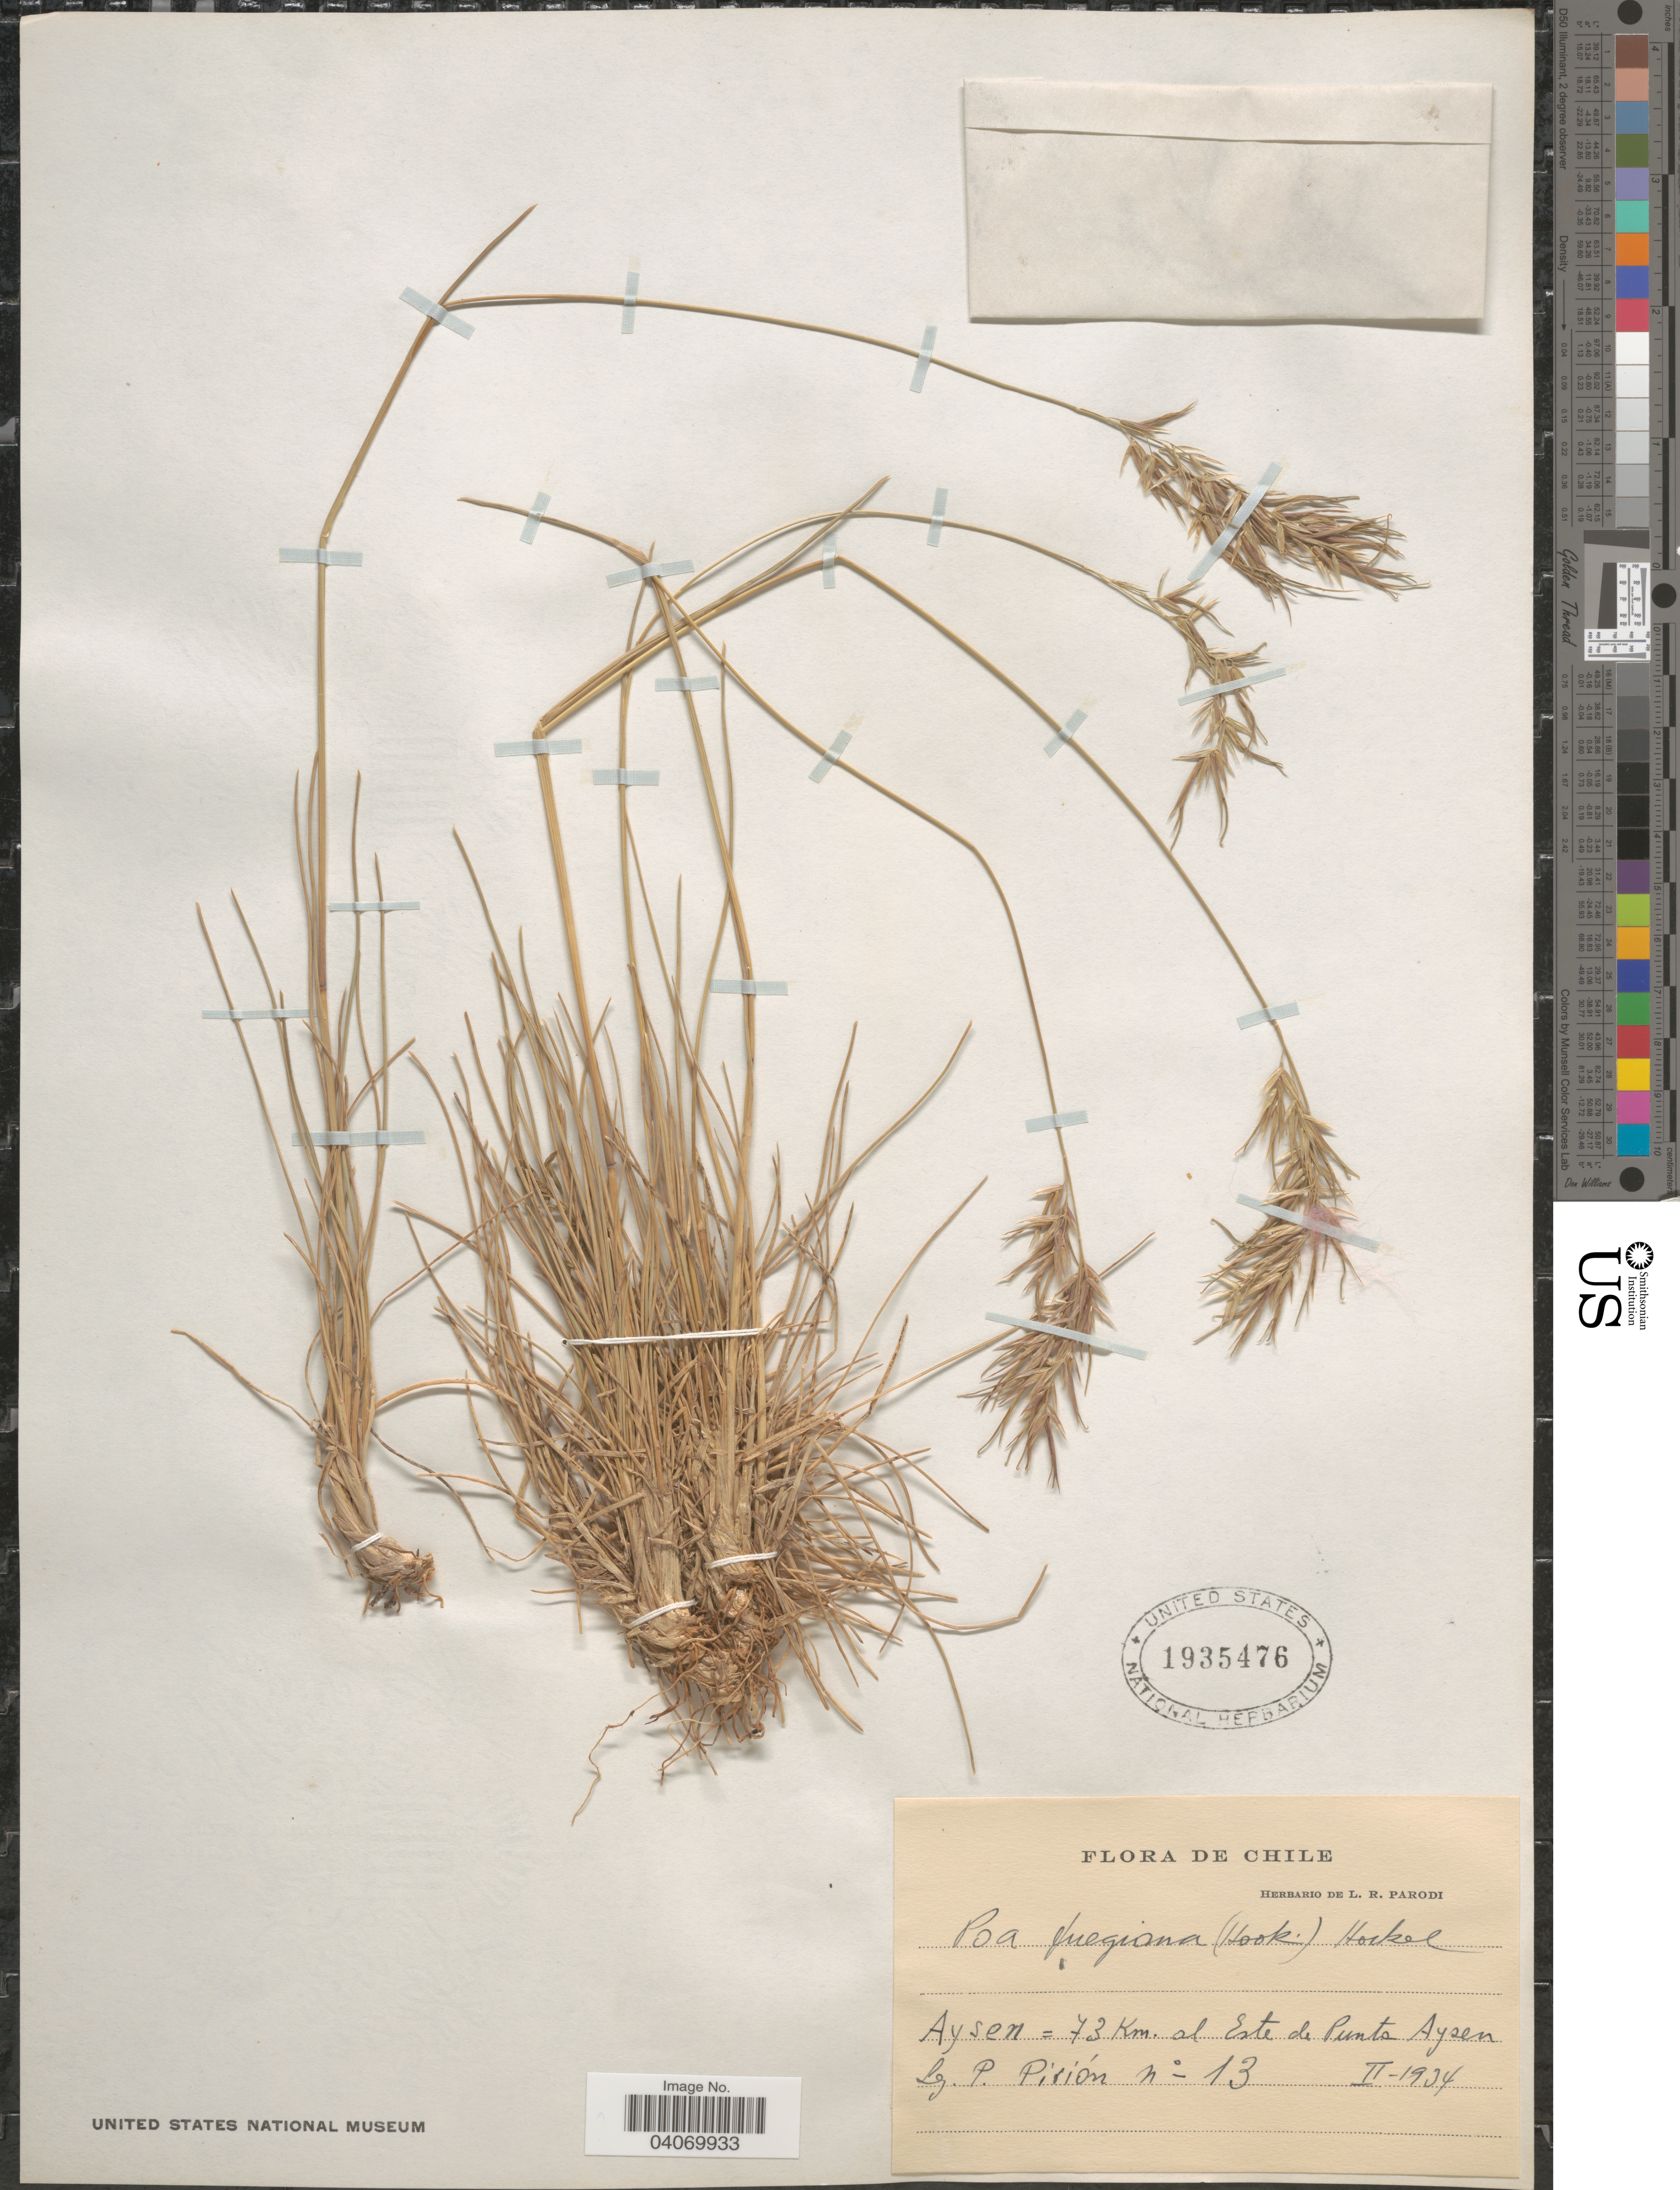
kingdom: Plantae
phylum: Tracheophyta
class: Liliopsida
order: Poales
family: Poaceae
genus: Poa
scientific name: Poa alopecurus subsp. fuegiana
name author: (Hook. f.) D.M. Moore & Dogg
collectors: P. Pirion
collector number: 13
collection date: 1934-02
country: Chile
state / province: Aisén (XI)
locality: Aysen = 73 Km. al Este de Punta Aysen.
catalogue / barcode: US 1935476